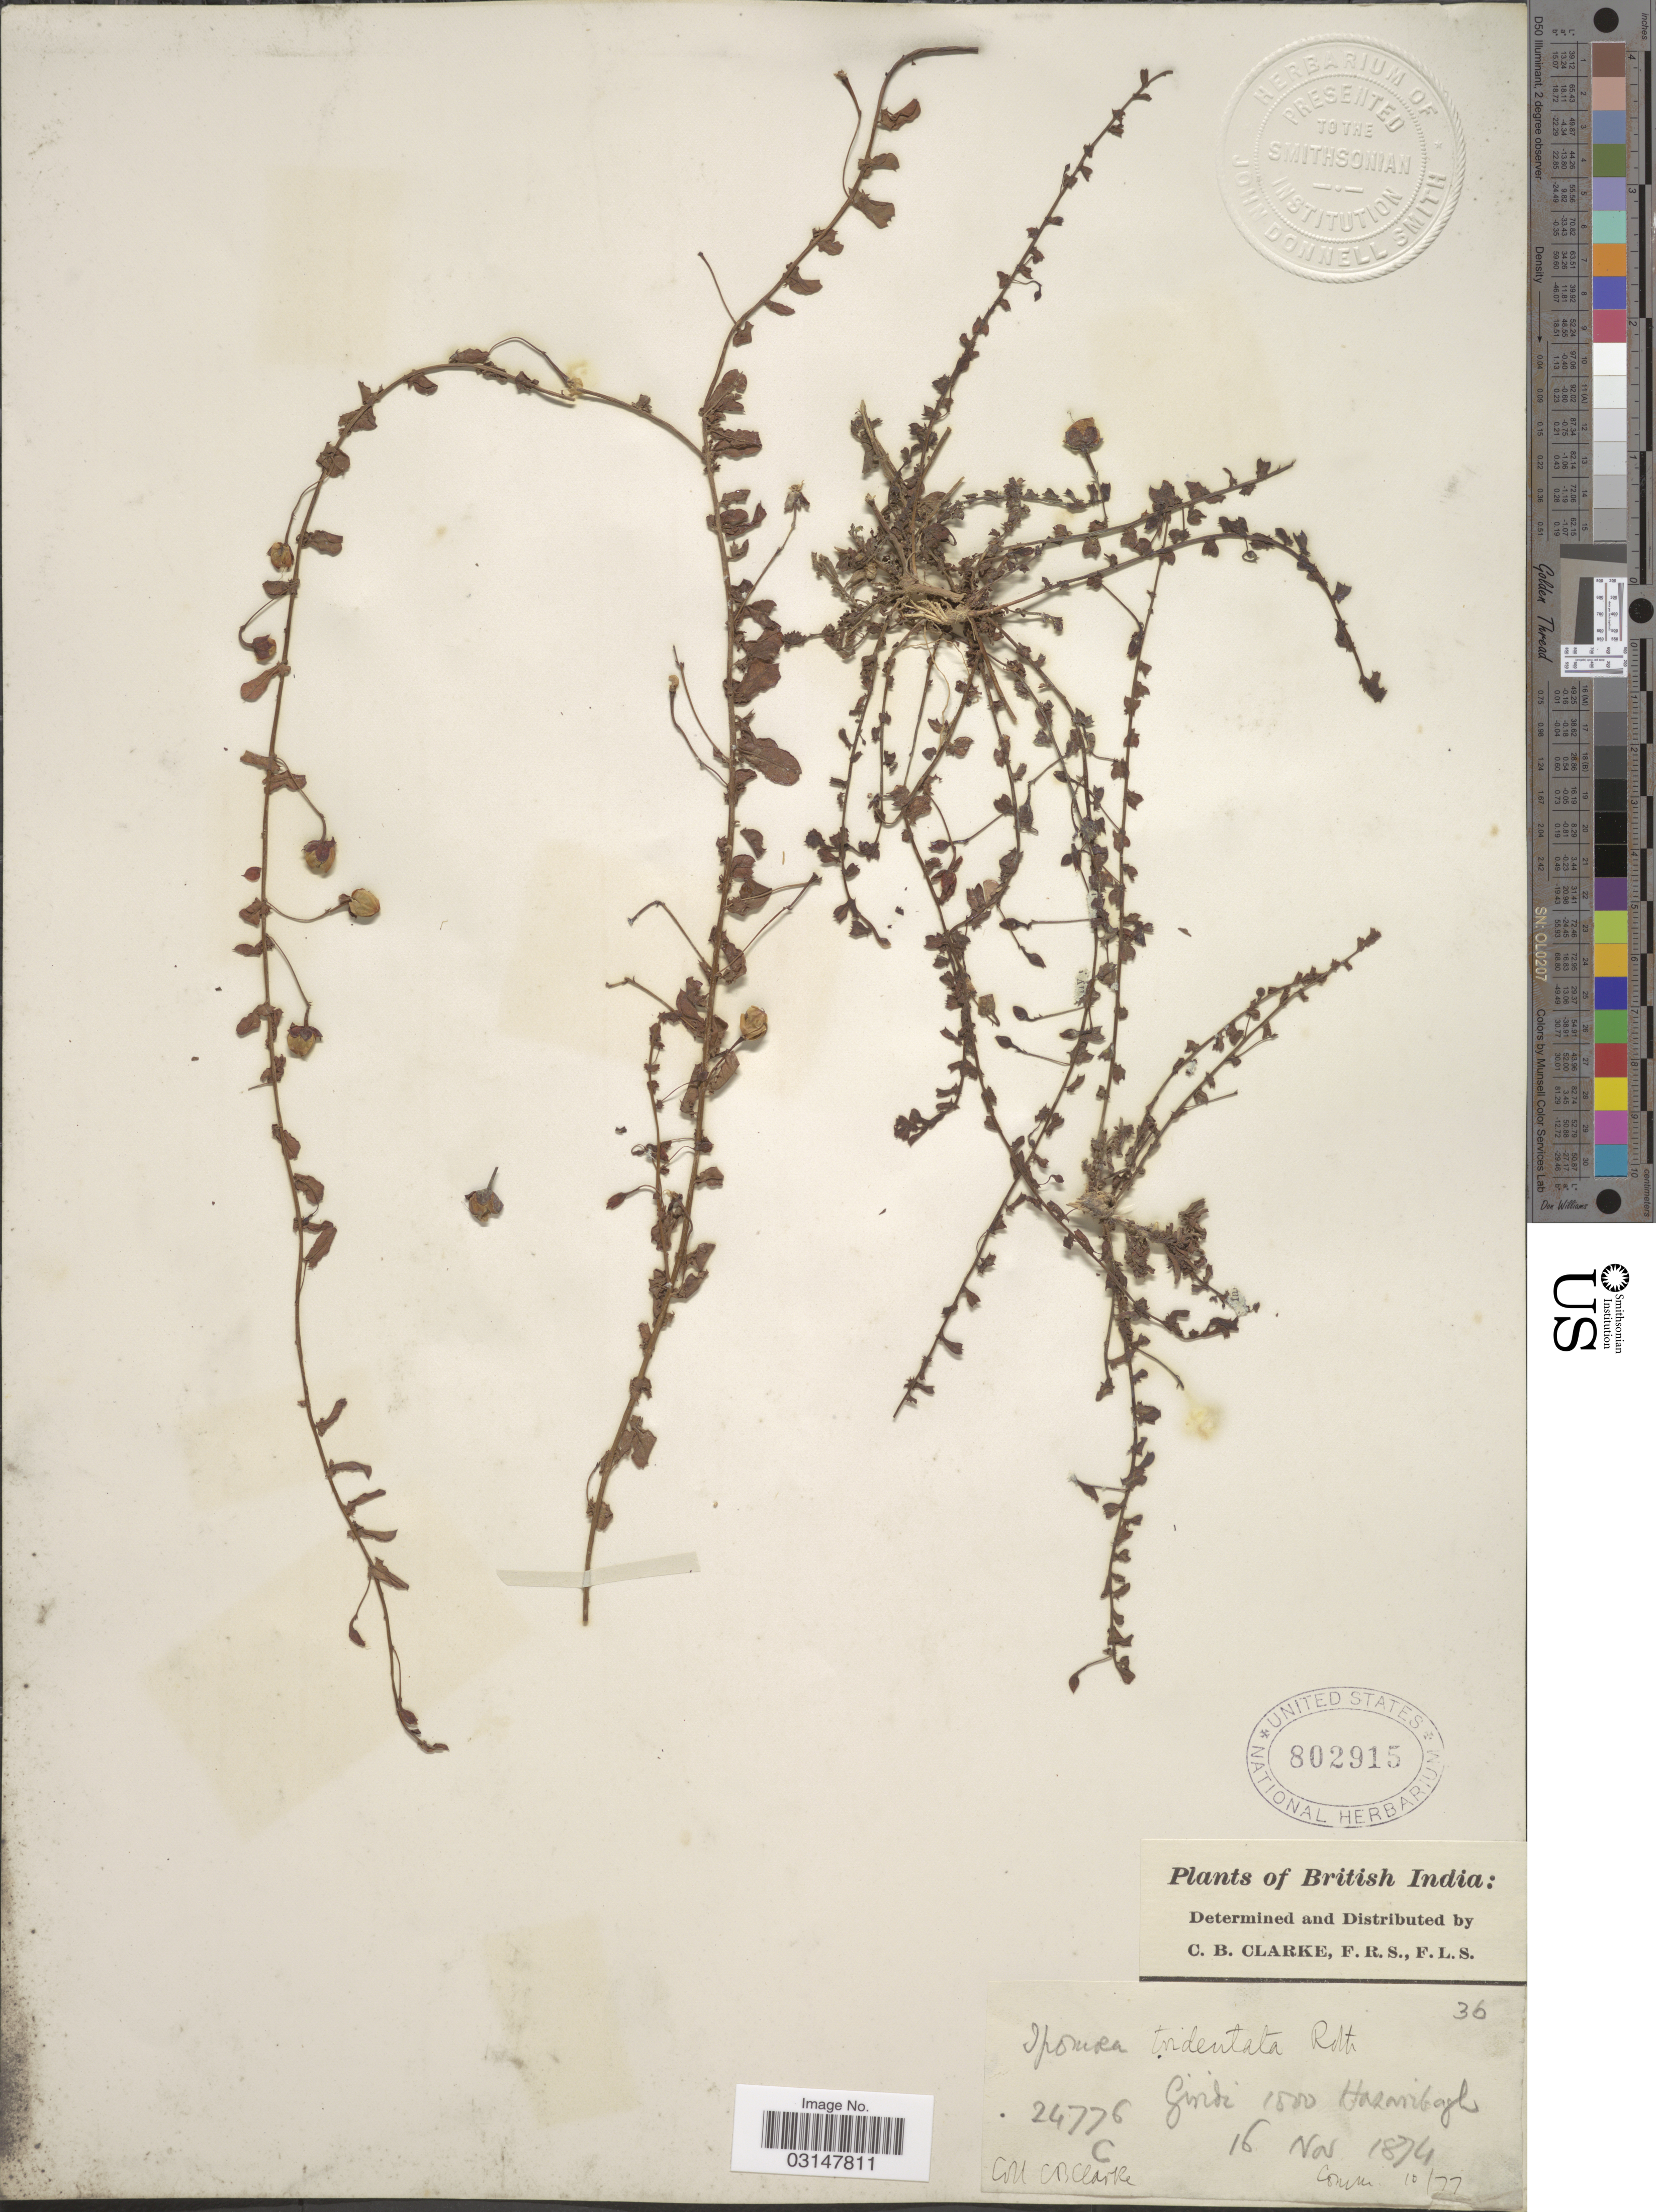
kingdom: Plantae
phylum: Tracheophyta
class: Magnoliopsida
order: Solanales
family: Convolvulaceae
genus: Xenostegia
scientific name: Xenostegia tridentata subsp. tridentata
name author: (L.) D.F. Austin & Staples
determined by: Strong, Mark T., (BOT), Smithsonian Institution - National Museum of Natural History (UNITED STATES)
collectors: C. B. Clarke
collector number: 24776C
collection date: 1874-11-16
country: India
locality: British India. Giridi. Hazaribagh.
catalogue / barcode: US 802915